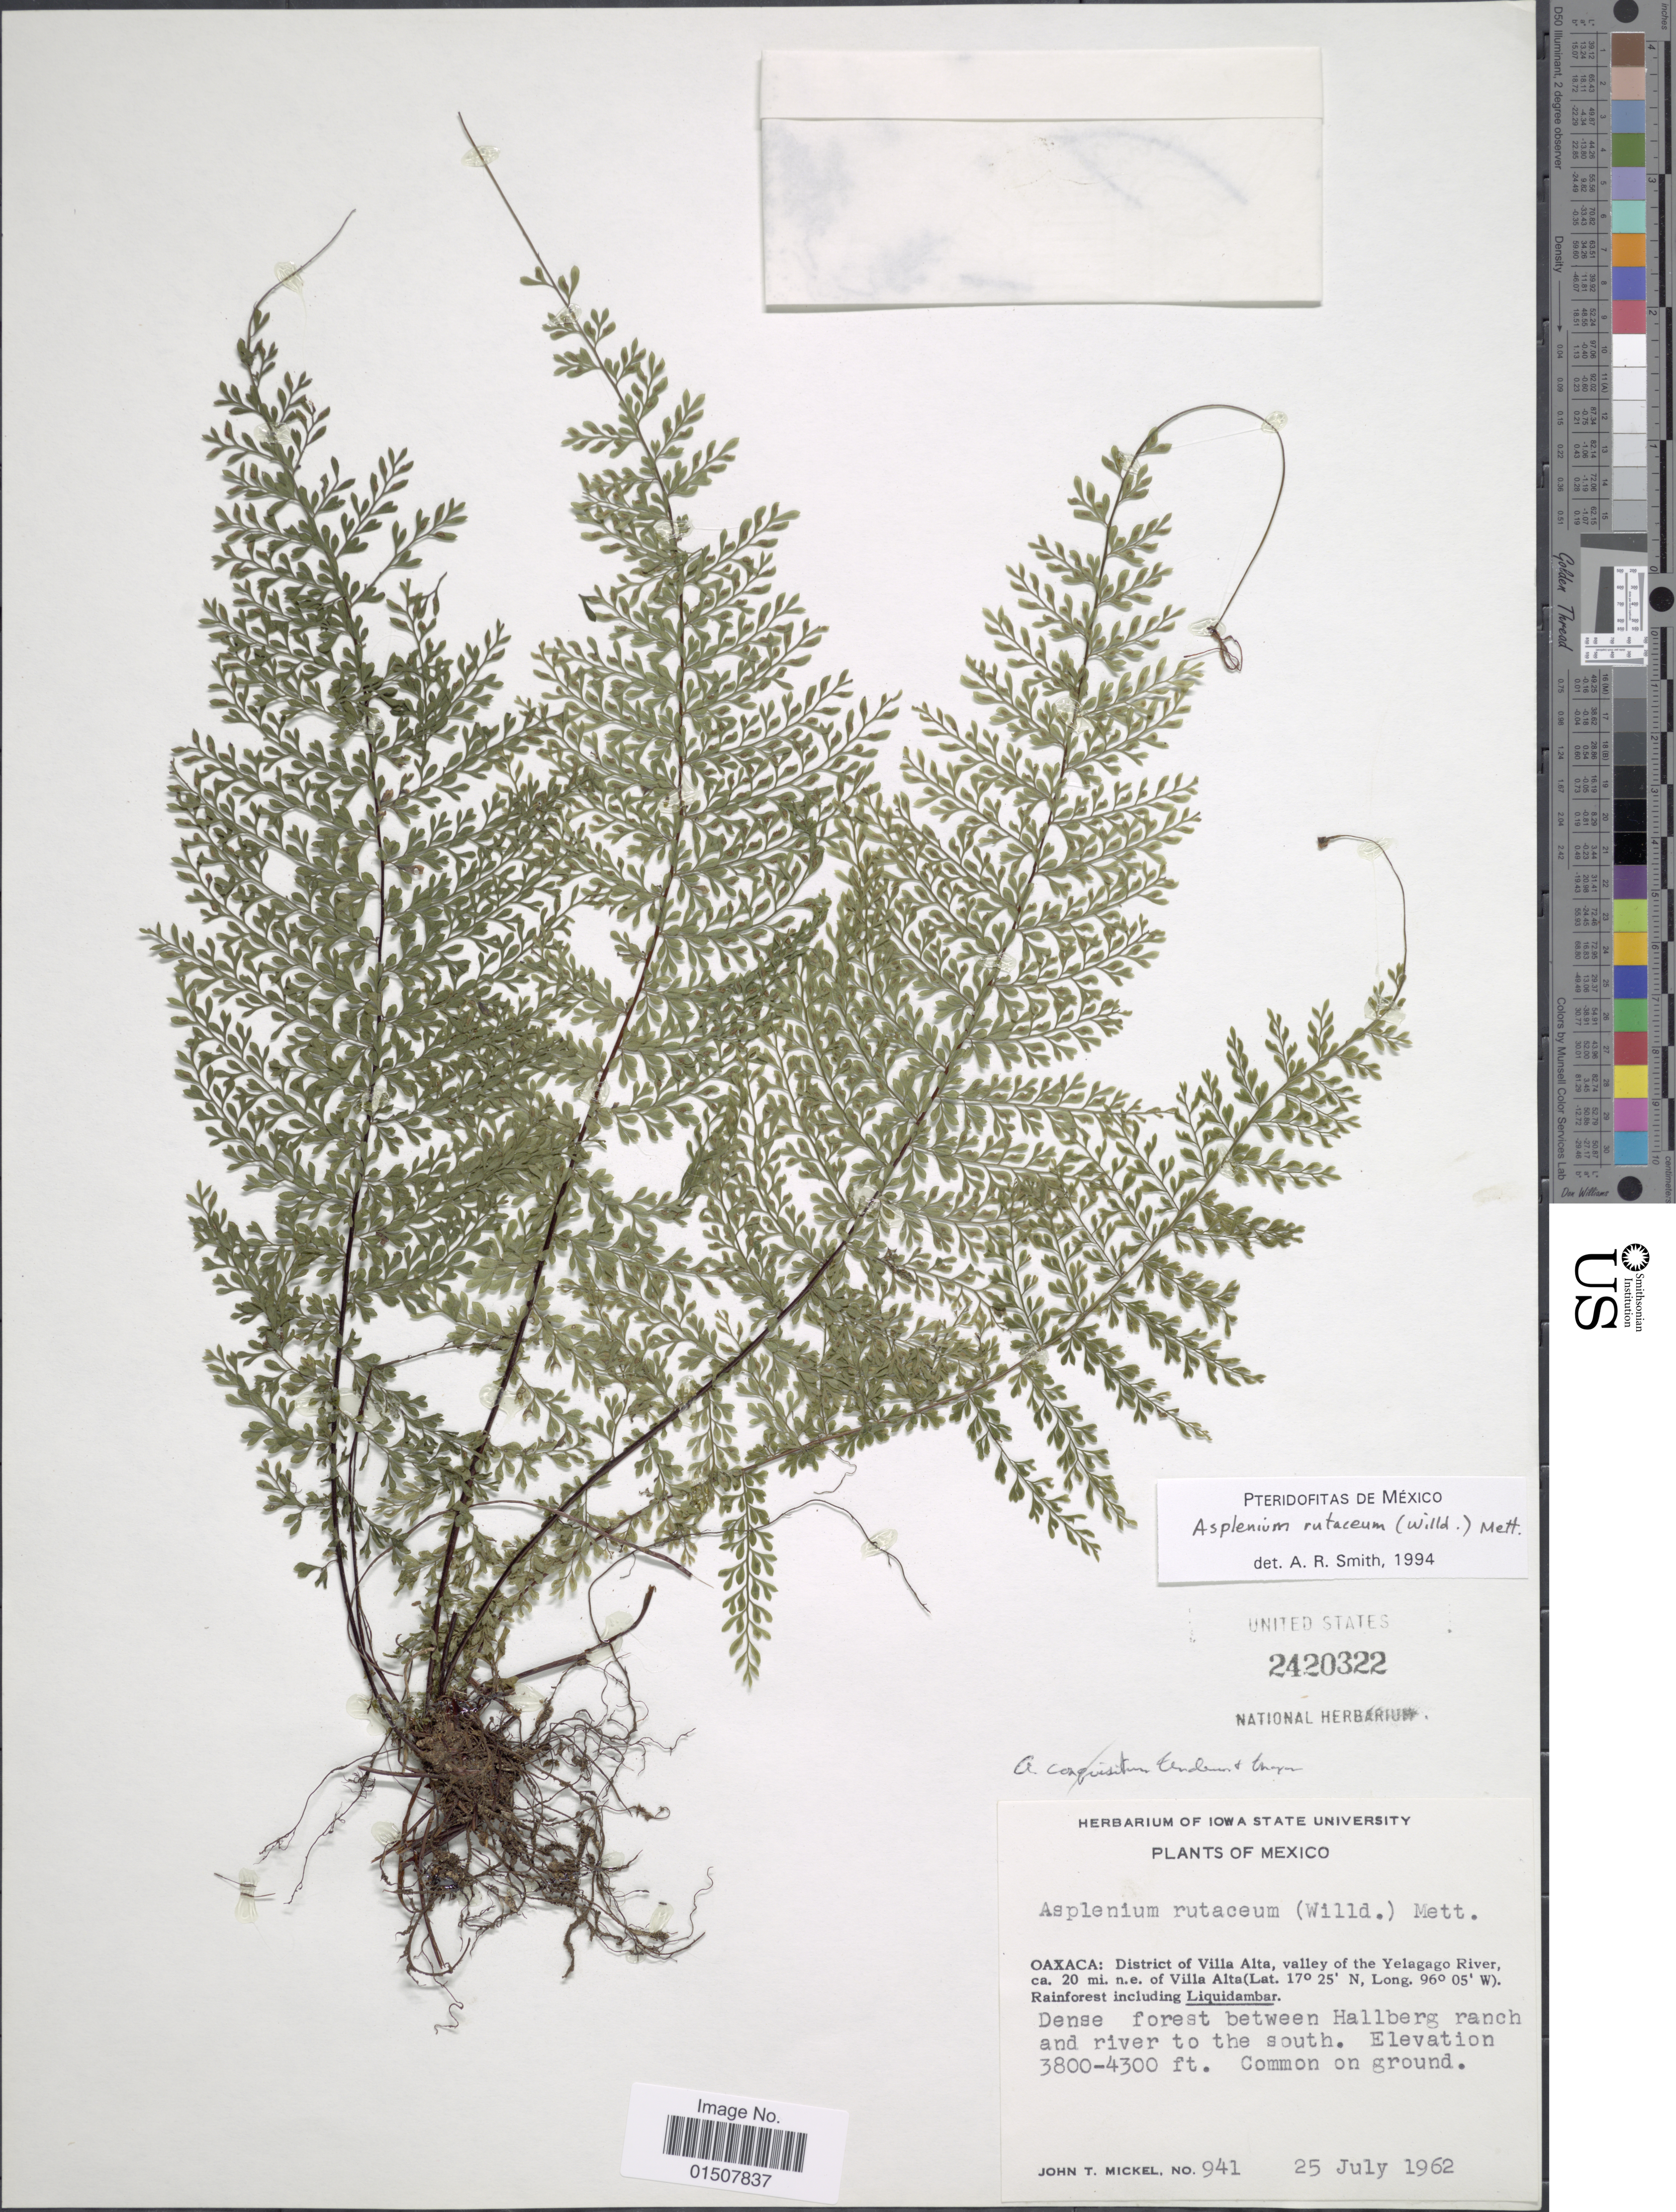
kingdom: Plantae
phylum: Tracheophyta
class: Polypodiopsida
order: Polypodiales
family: Aspleniaceae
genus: Asplenium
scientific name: Asplenium rutaceum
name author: (Willd.) Mett.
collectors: J. T. Mickel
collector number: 941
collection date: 1962-07-25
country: Mexico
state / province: Oaxaca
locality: Oaxaca: District of Villa Alta, valley of the Yelagago River, ca. 20 mi. n.e. of Villa Alta. Rainforest including Liquidambar. Dense forest between Hallberg ranch and river to the south.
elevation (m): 1158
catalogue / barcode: US 2420322